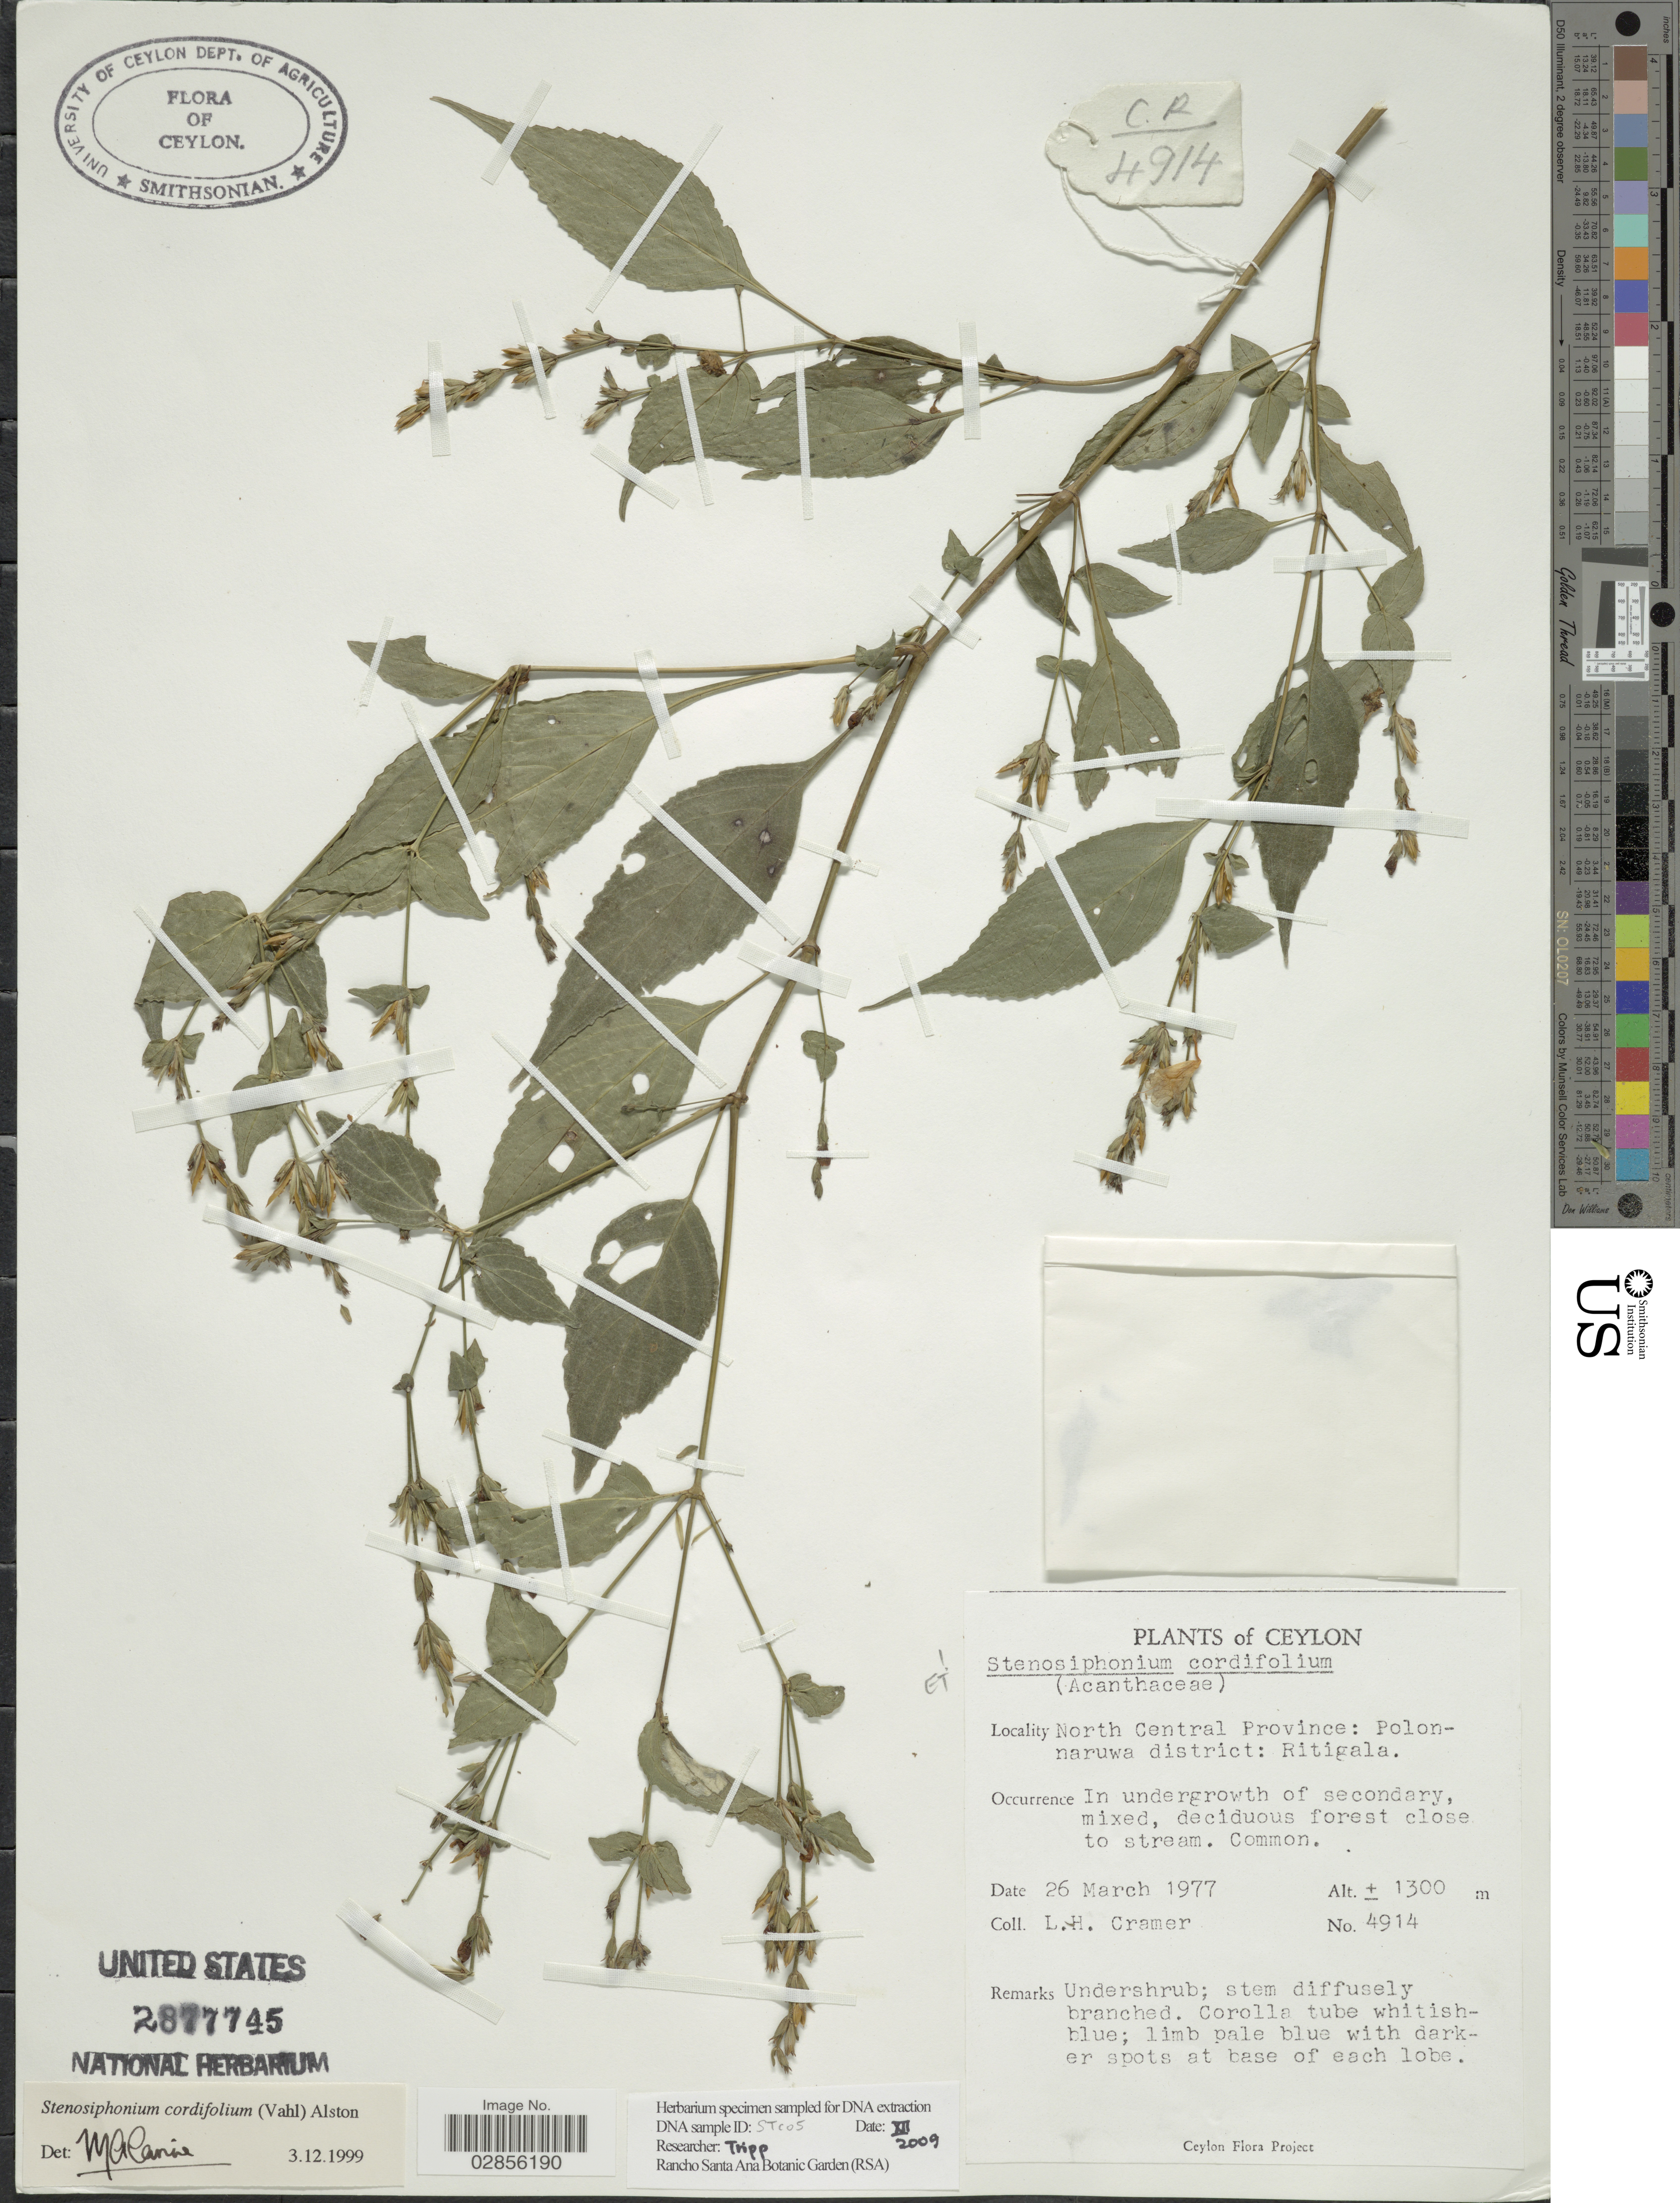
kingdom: Plantae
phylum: Tracheophyta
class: Magnoliopsida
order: Lamiales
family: Acanthaceae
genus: Stenosiphonium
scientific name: Stenosiphonium cordifolium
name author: (Vahl) Alston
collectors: L. H. Cramer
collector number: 4914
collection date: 1977-03-26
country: Sri Lanka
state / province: North Central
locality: Ceylon. Polonnaruwa district: Ritigala.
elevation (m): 1300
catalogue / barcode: US 2877745